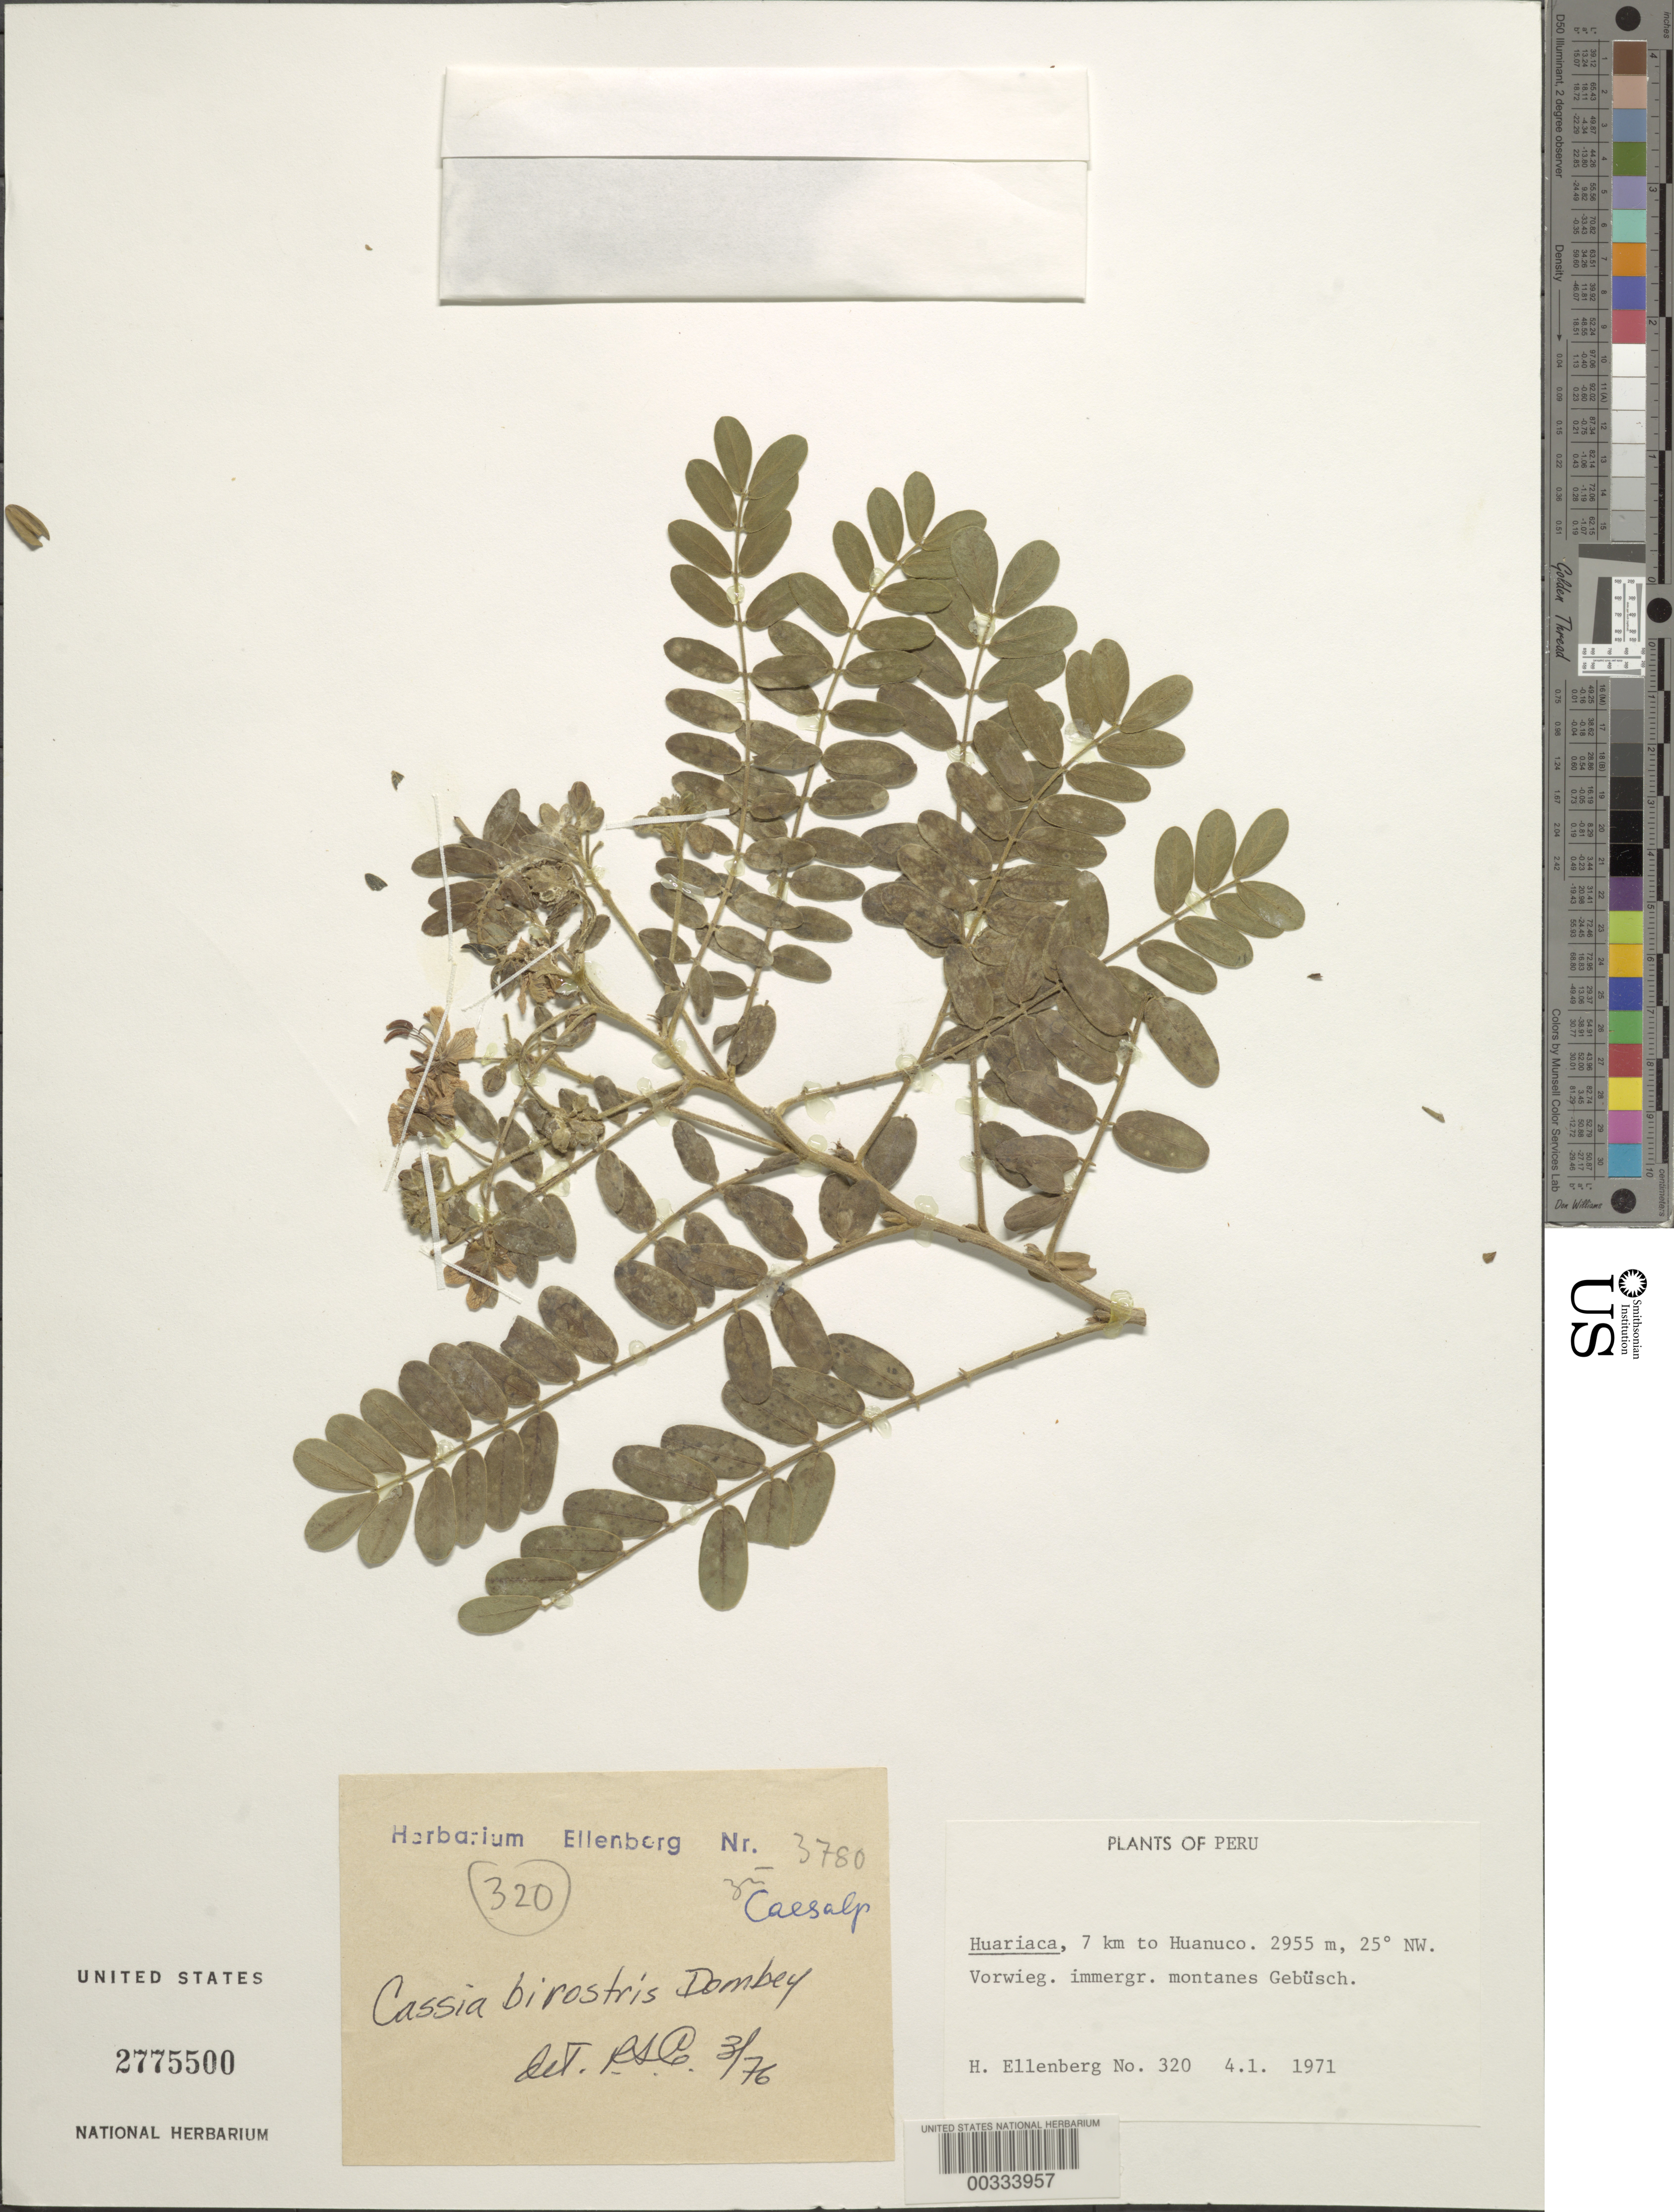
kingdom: Plantae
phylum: Tracheophyta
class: Magnoliopsida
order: Fabales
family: Fabaceae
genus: Senna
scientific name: Senna birostris var. birostris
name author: (Dombey ex Vogel) H.S. Irwin & Barneby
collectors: H. Ellenberg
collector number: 320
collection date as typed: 04 Jan 1971 or 01 Apr 1971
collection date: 1971-01-04 or 1971-04-01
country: Peru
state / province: Huánuco / Pasco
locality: Huariaca, 7 km to Huánuco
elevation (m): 2955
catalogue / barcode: US 2775500